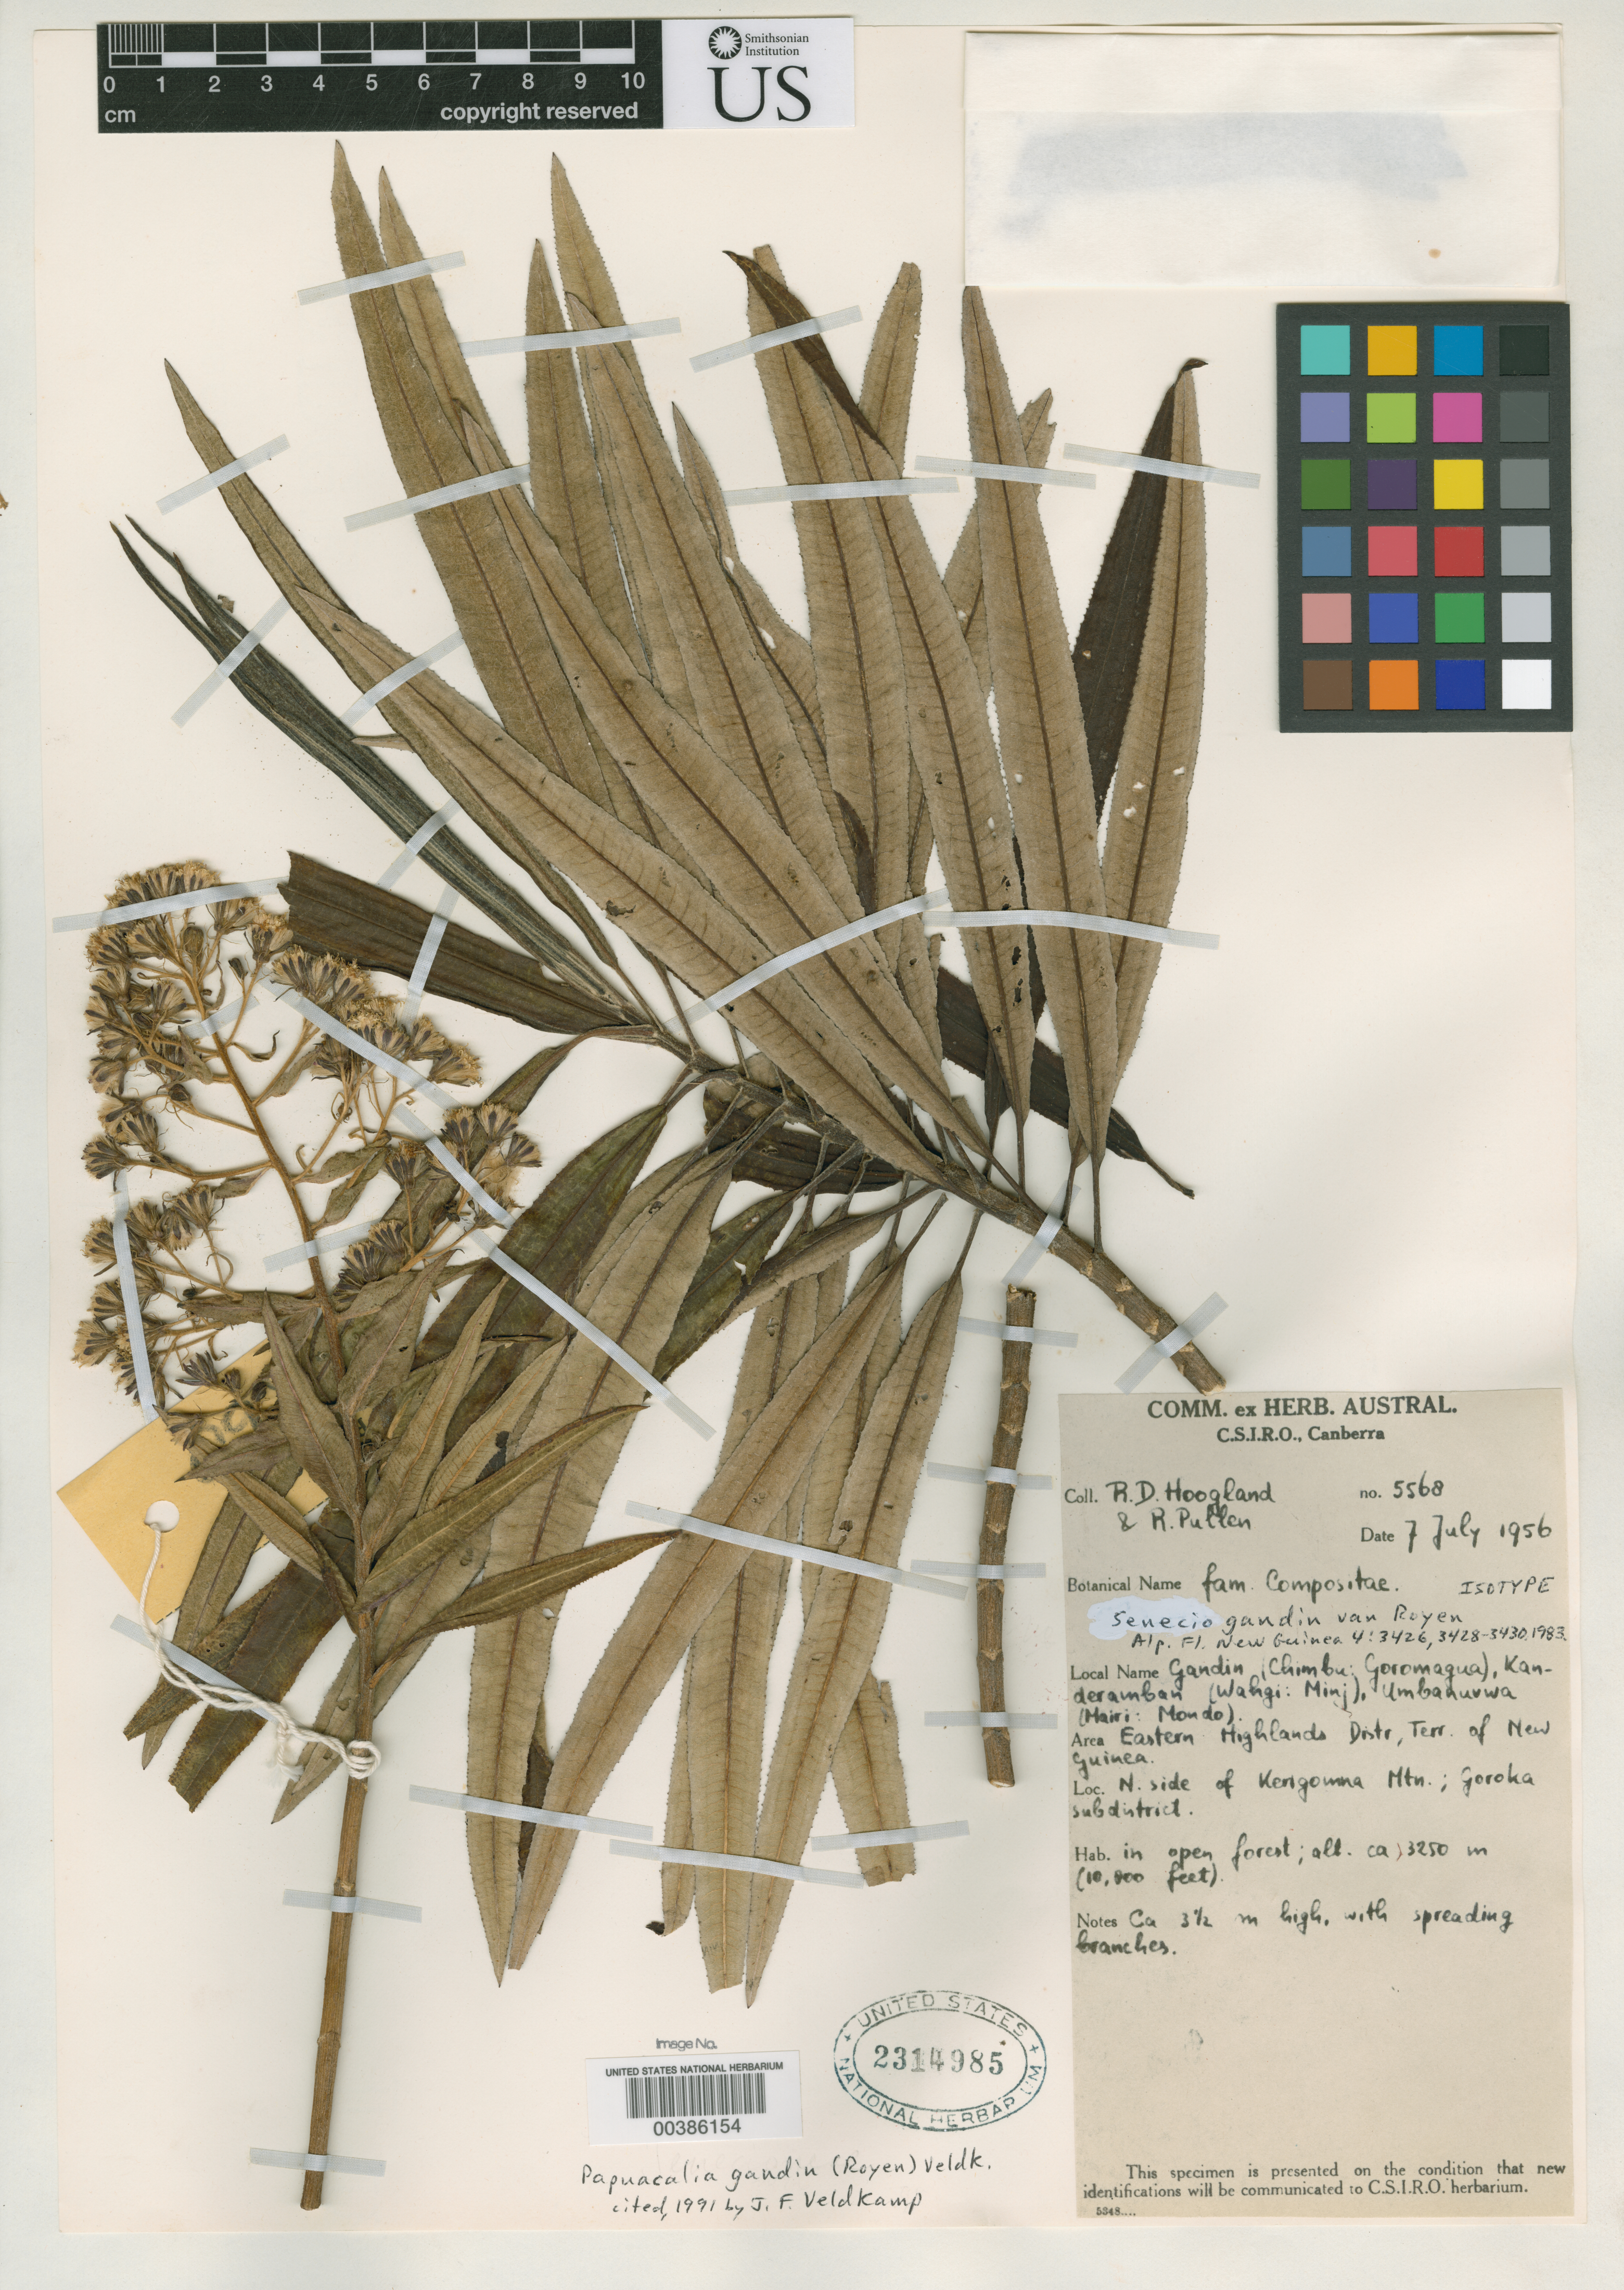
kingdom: Plantae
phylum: Tracheophyta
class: Magnoliopsida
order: Asterales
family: Asteraceae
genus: Senecio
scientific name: Senecio gandin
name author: P. Royen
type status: Isotype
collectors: R. D. Hoogland & R. Pullen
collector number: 5568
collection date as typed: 07 Jul 1956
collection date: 1956-07-07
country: Papua New Guinea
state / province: Eastern Highlands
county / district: Goroka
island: New Guinea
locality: N side of Kengoma Mountain.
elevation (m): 3250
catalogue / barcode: US 2314985